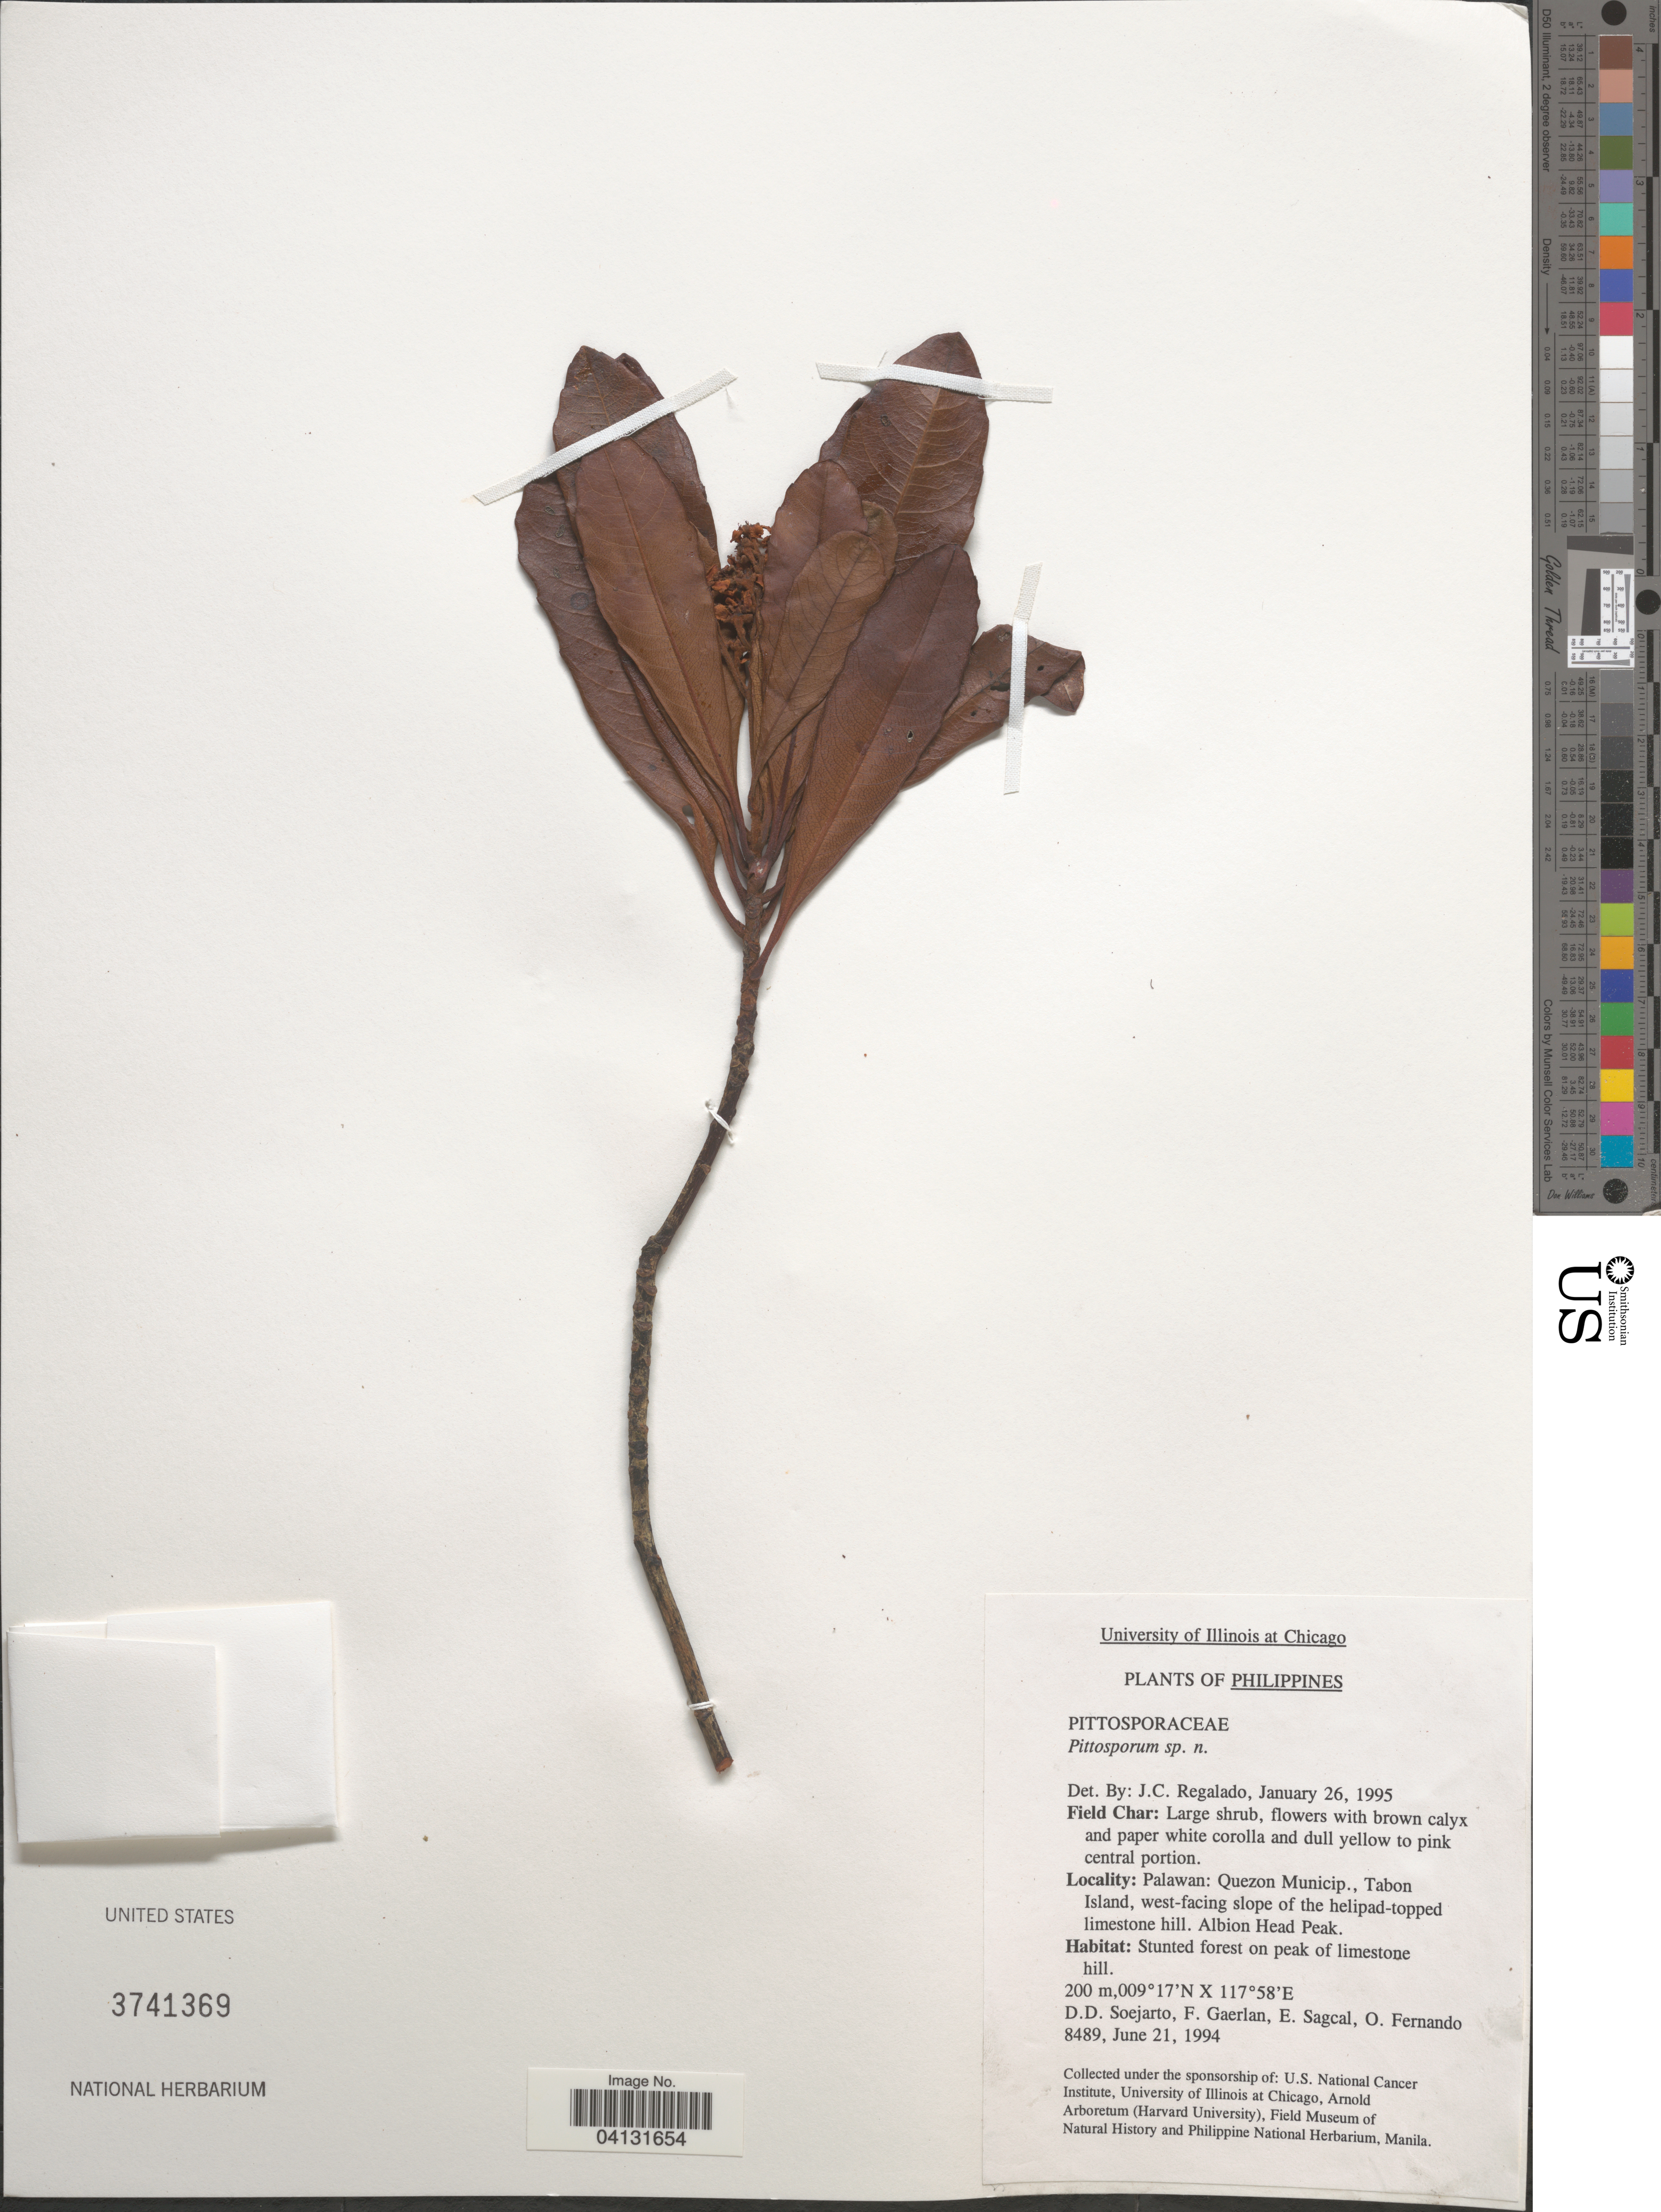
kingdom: Plantae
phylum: Tracheophyta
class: Magnoliopsida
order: Apiales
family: Pittosporaceae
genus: Pittosporum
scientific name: Pittosporum sp.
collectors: F. Gaerlan, E. Sagcal & O. Fernando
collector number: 8489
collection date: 1994-06-21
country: Philippines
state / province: Mimaropa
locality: Palawan: Quezon Municip., Tabon Island, west-facing slope of the helipad-topped limestone hill. Albion Head Peak.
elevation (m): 200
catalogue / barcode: US 3741369